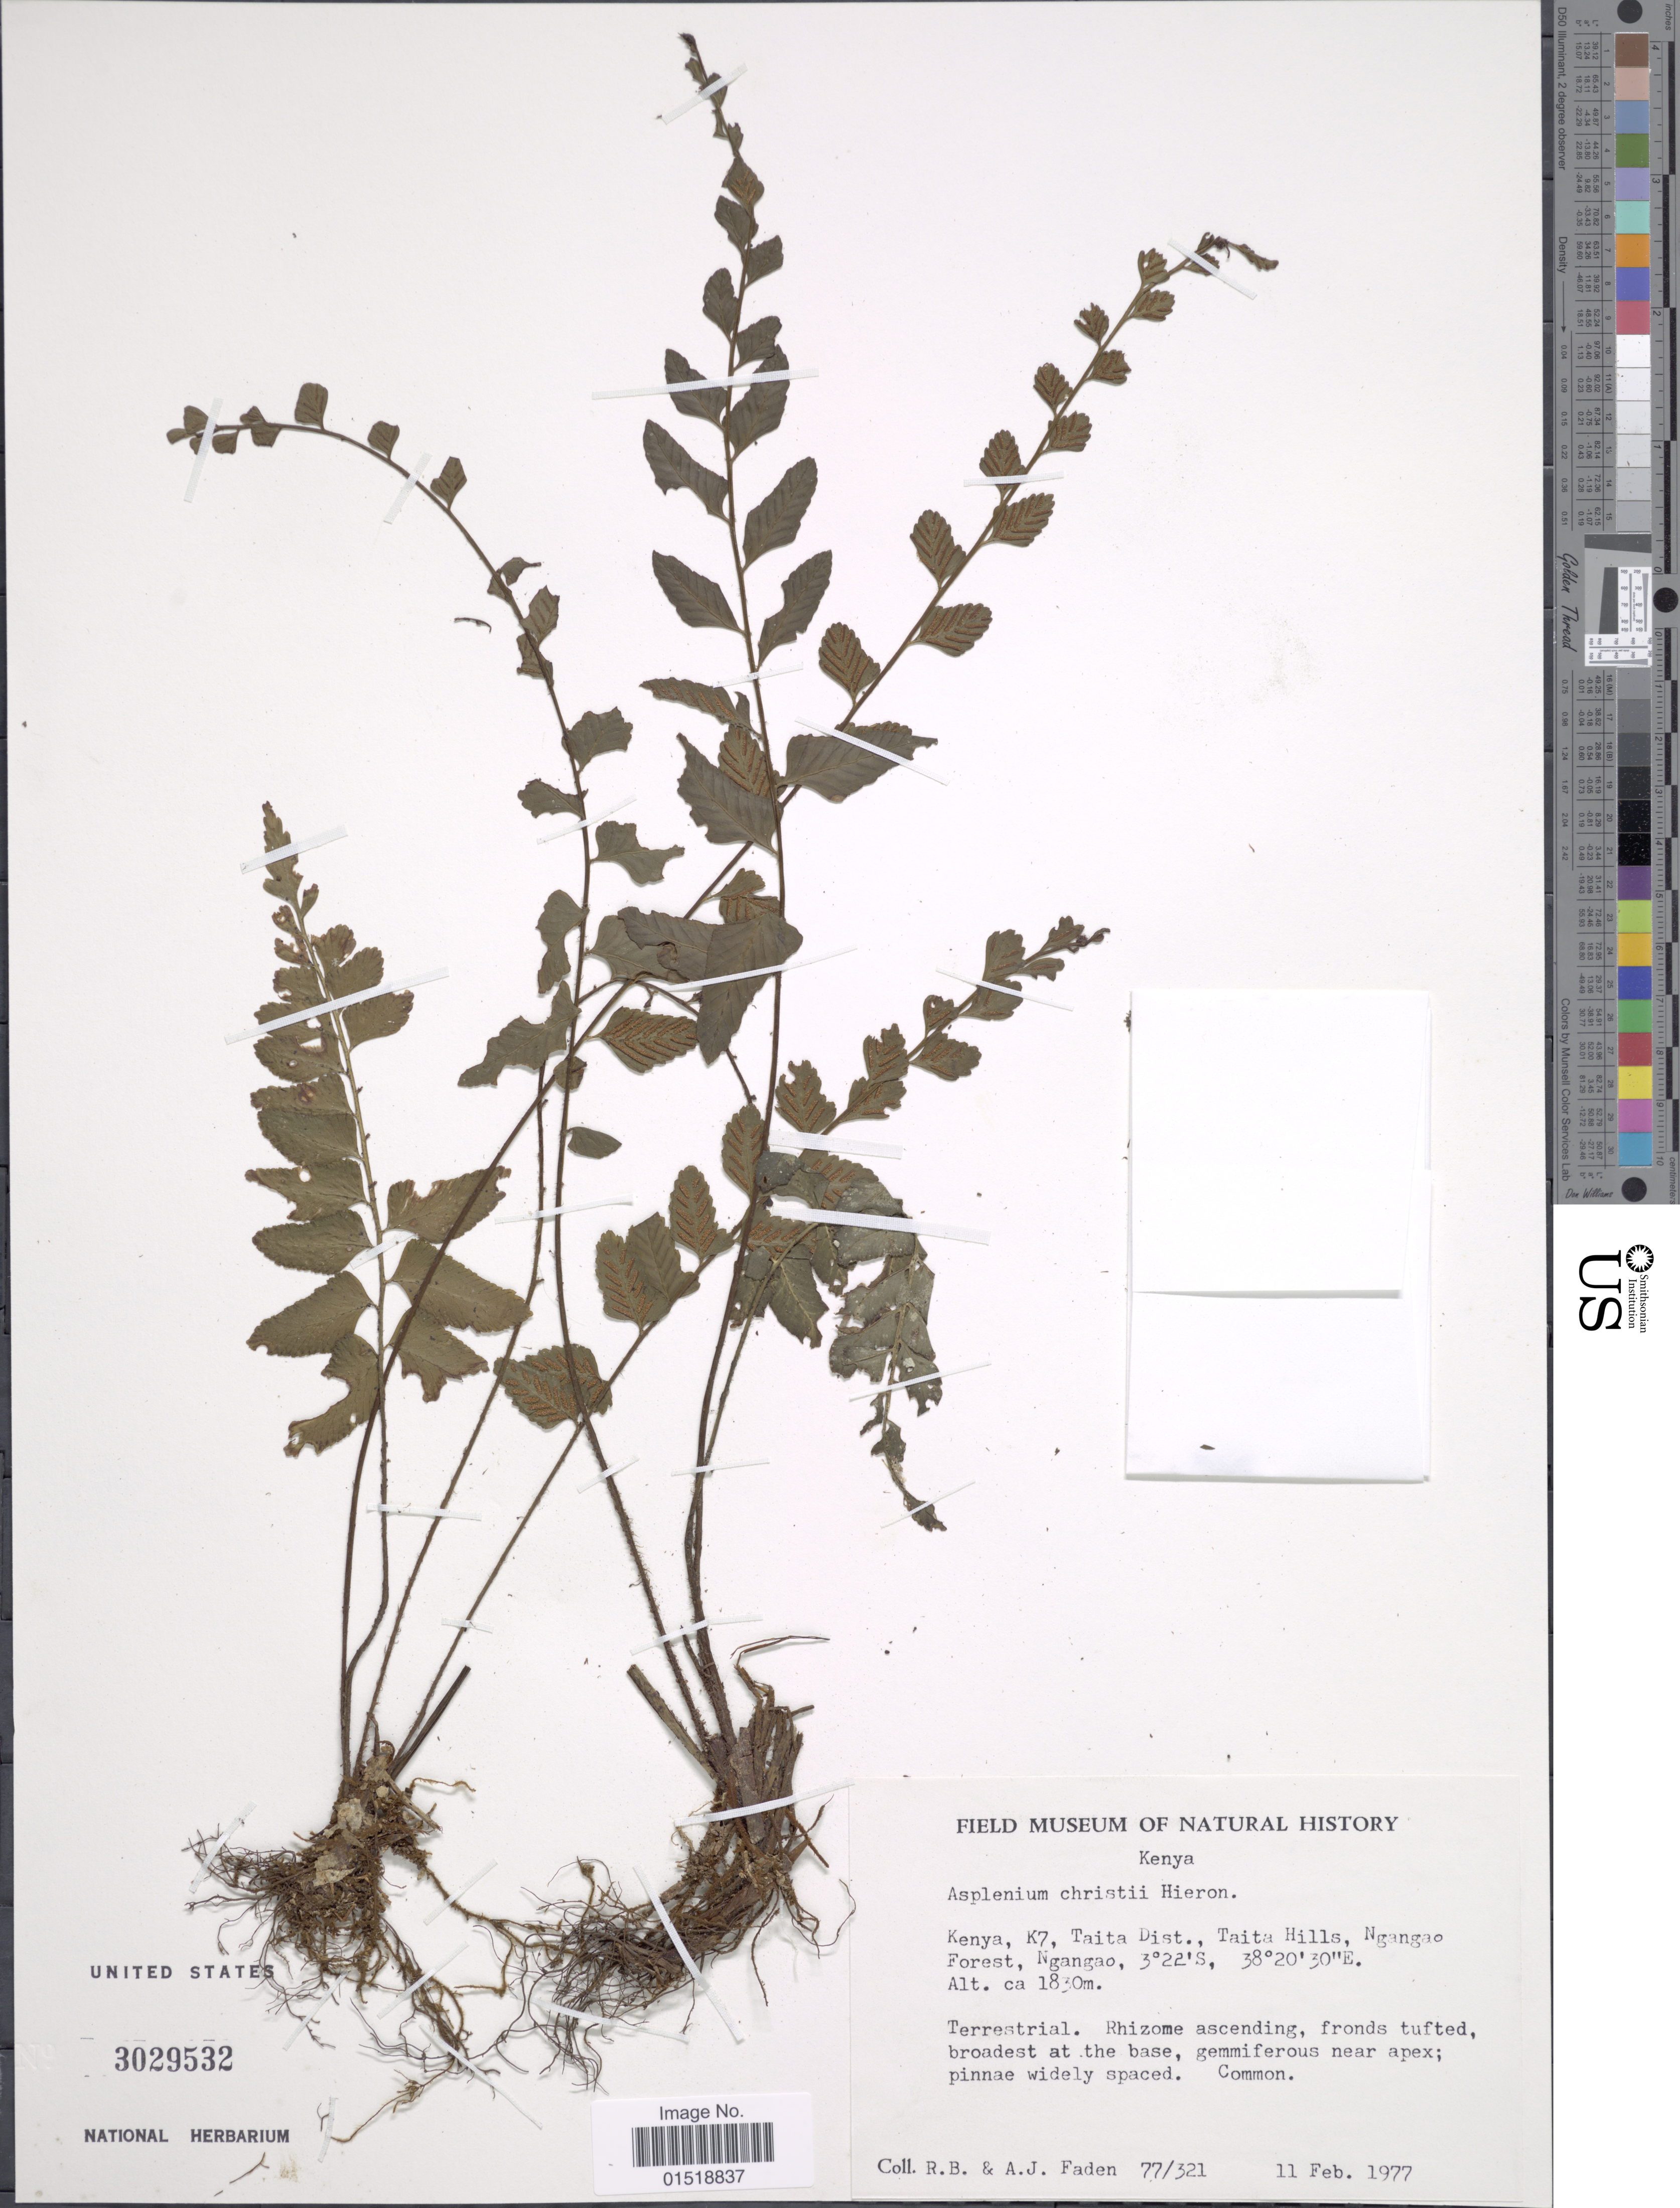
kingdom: Plantae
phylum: Tracheophyta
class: Polypodiopsida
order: Polypodiales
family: Aspleniaceae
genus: Asplenium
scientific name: Asplenium christii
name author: Hieron.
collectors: R. B. Faden & A. J. Faden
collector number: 77/321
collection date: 1977-02-11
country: Kenya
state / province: Taita Taveta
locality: Kenya, K7, Taita Dist., Taita Hills, Ngangao Forest, Ngangao.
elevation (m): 1830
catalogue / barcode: US 3029532